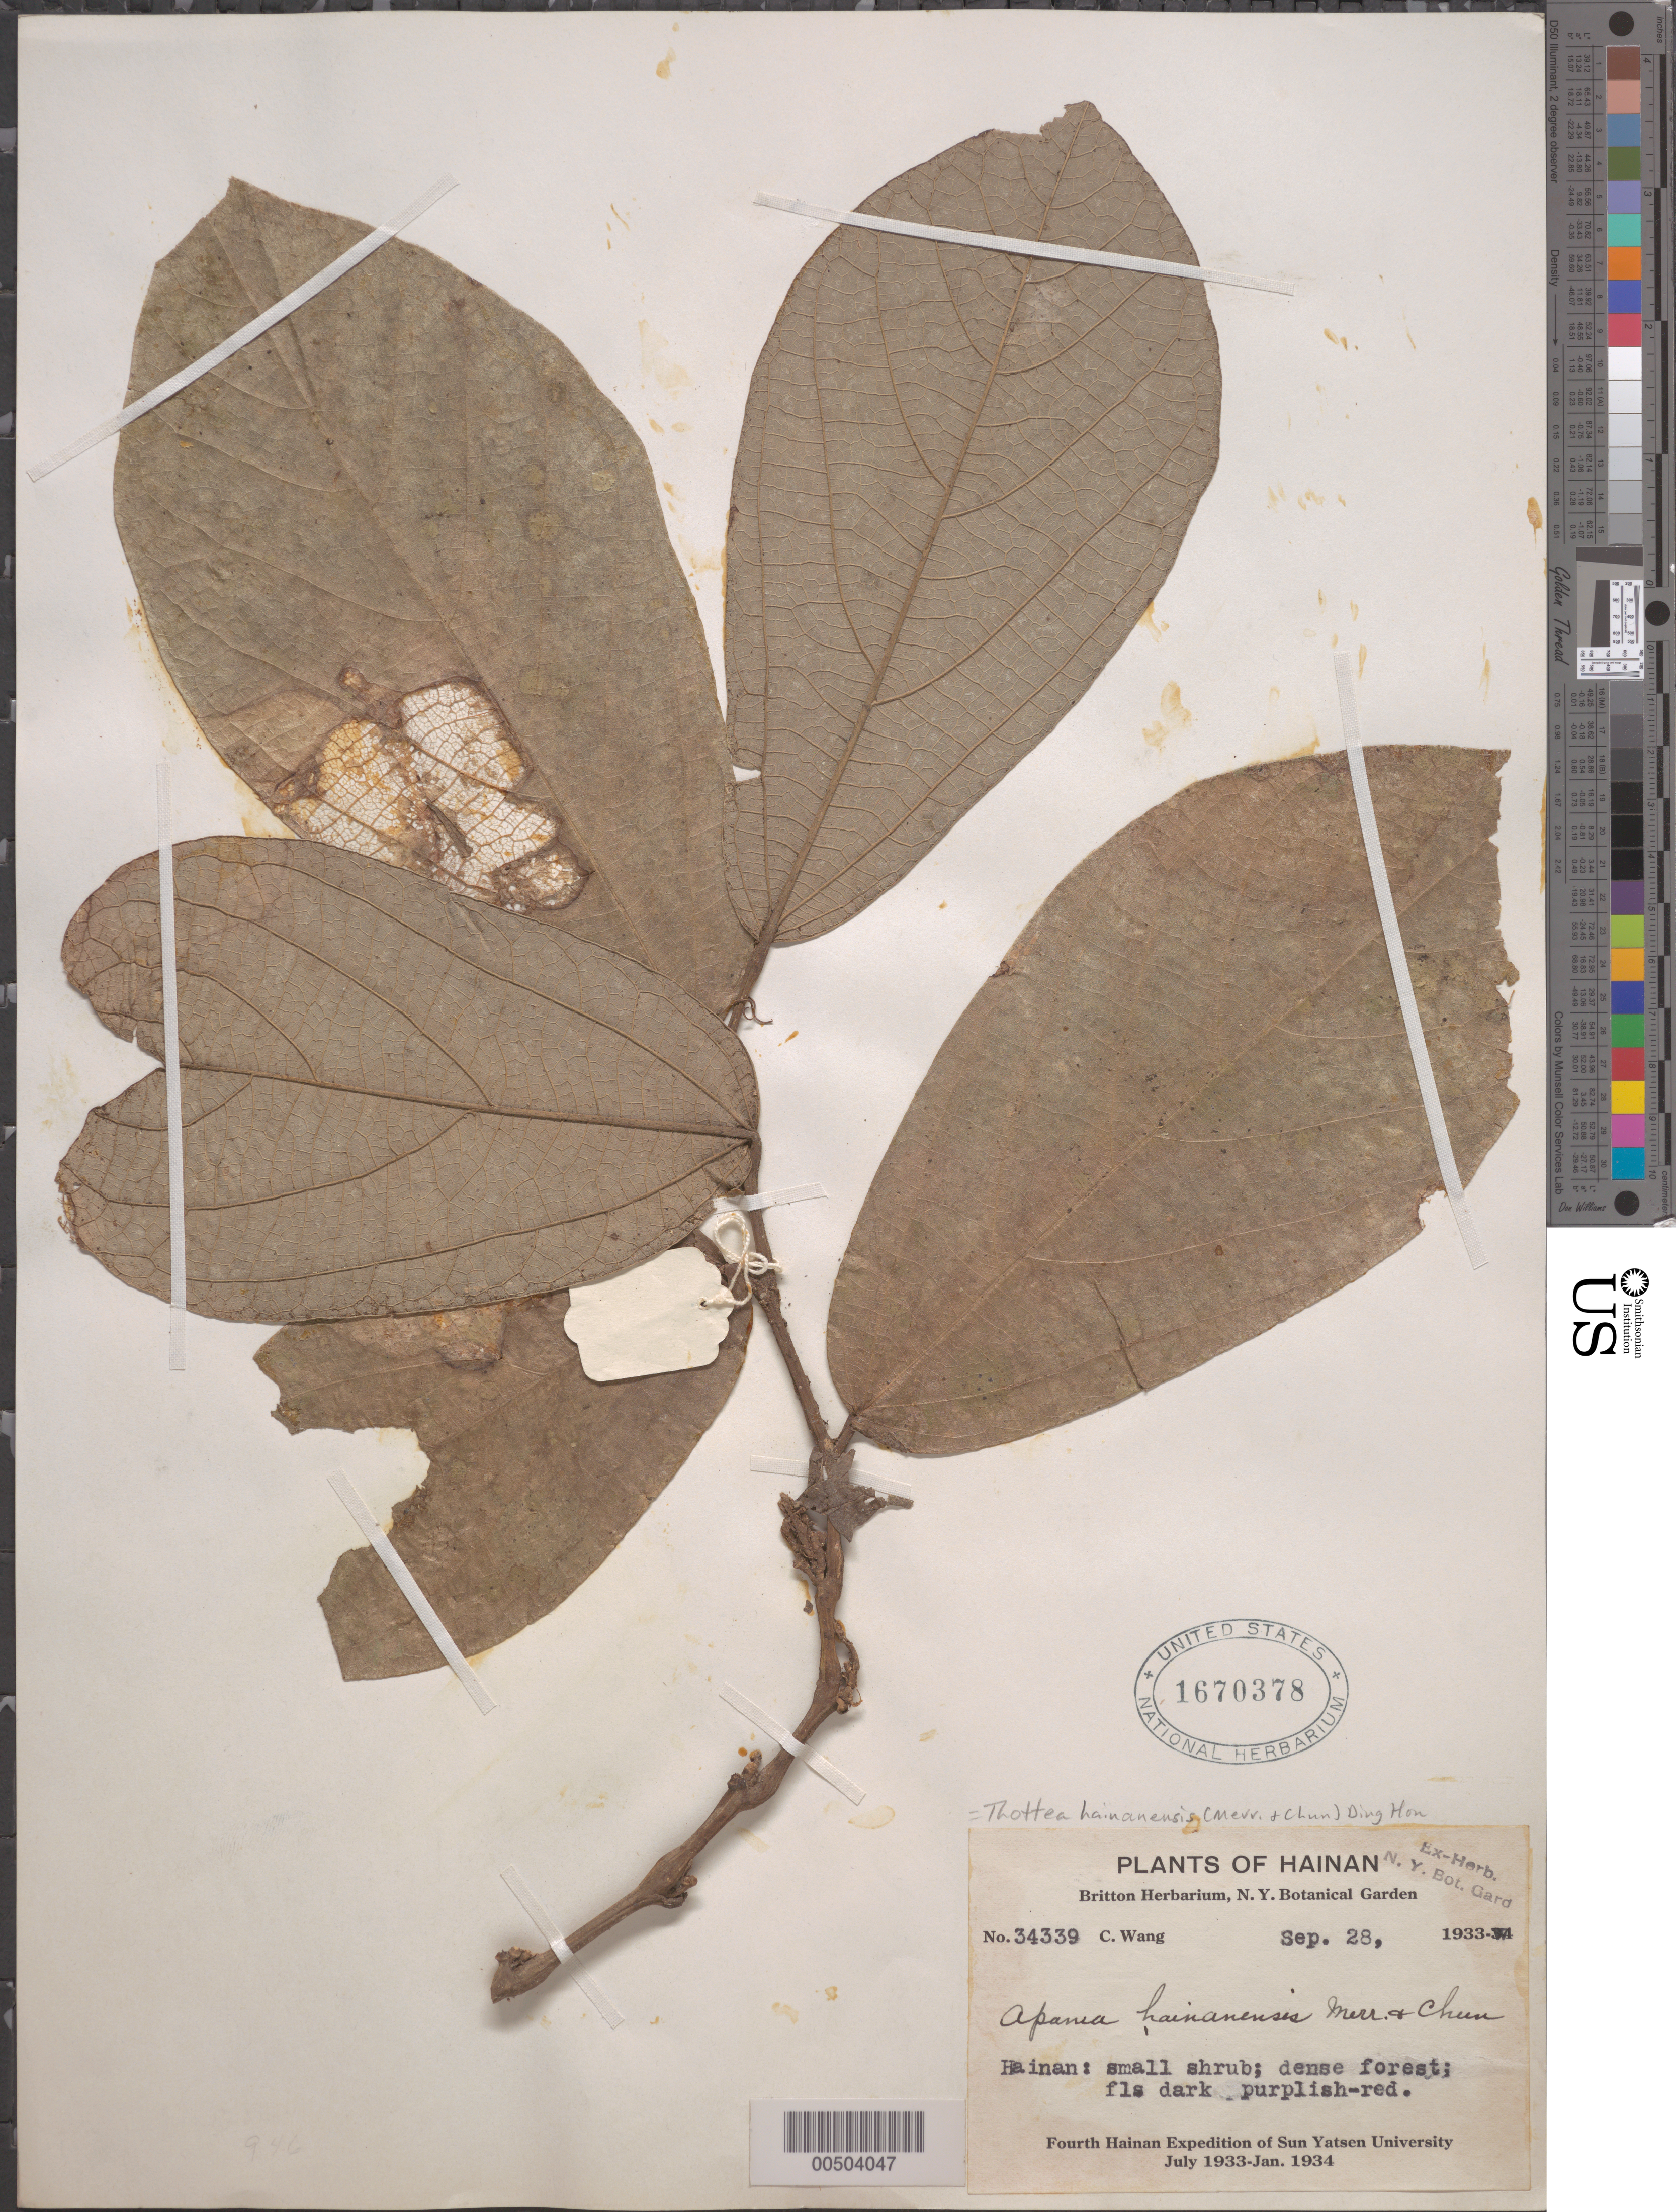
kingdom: Plantae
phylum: Tracheophyta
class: Magnoliopsida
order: Piperales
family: Aristolochiaceae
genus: Thottea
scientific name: Thottea hainanensis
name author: (Merr. & Chun) Ding Hou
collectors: C. Wang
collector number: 34339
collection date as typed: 28 Sep 1933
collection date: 1933-09-28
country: China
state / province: Hainan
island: Hainan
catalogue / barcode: US 1670378